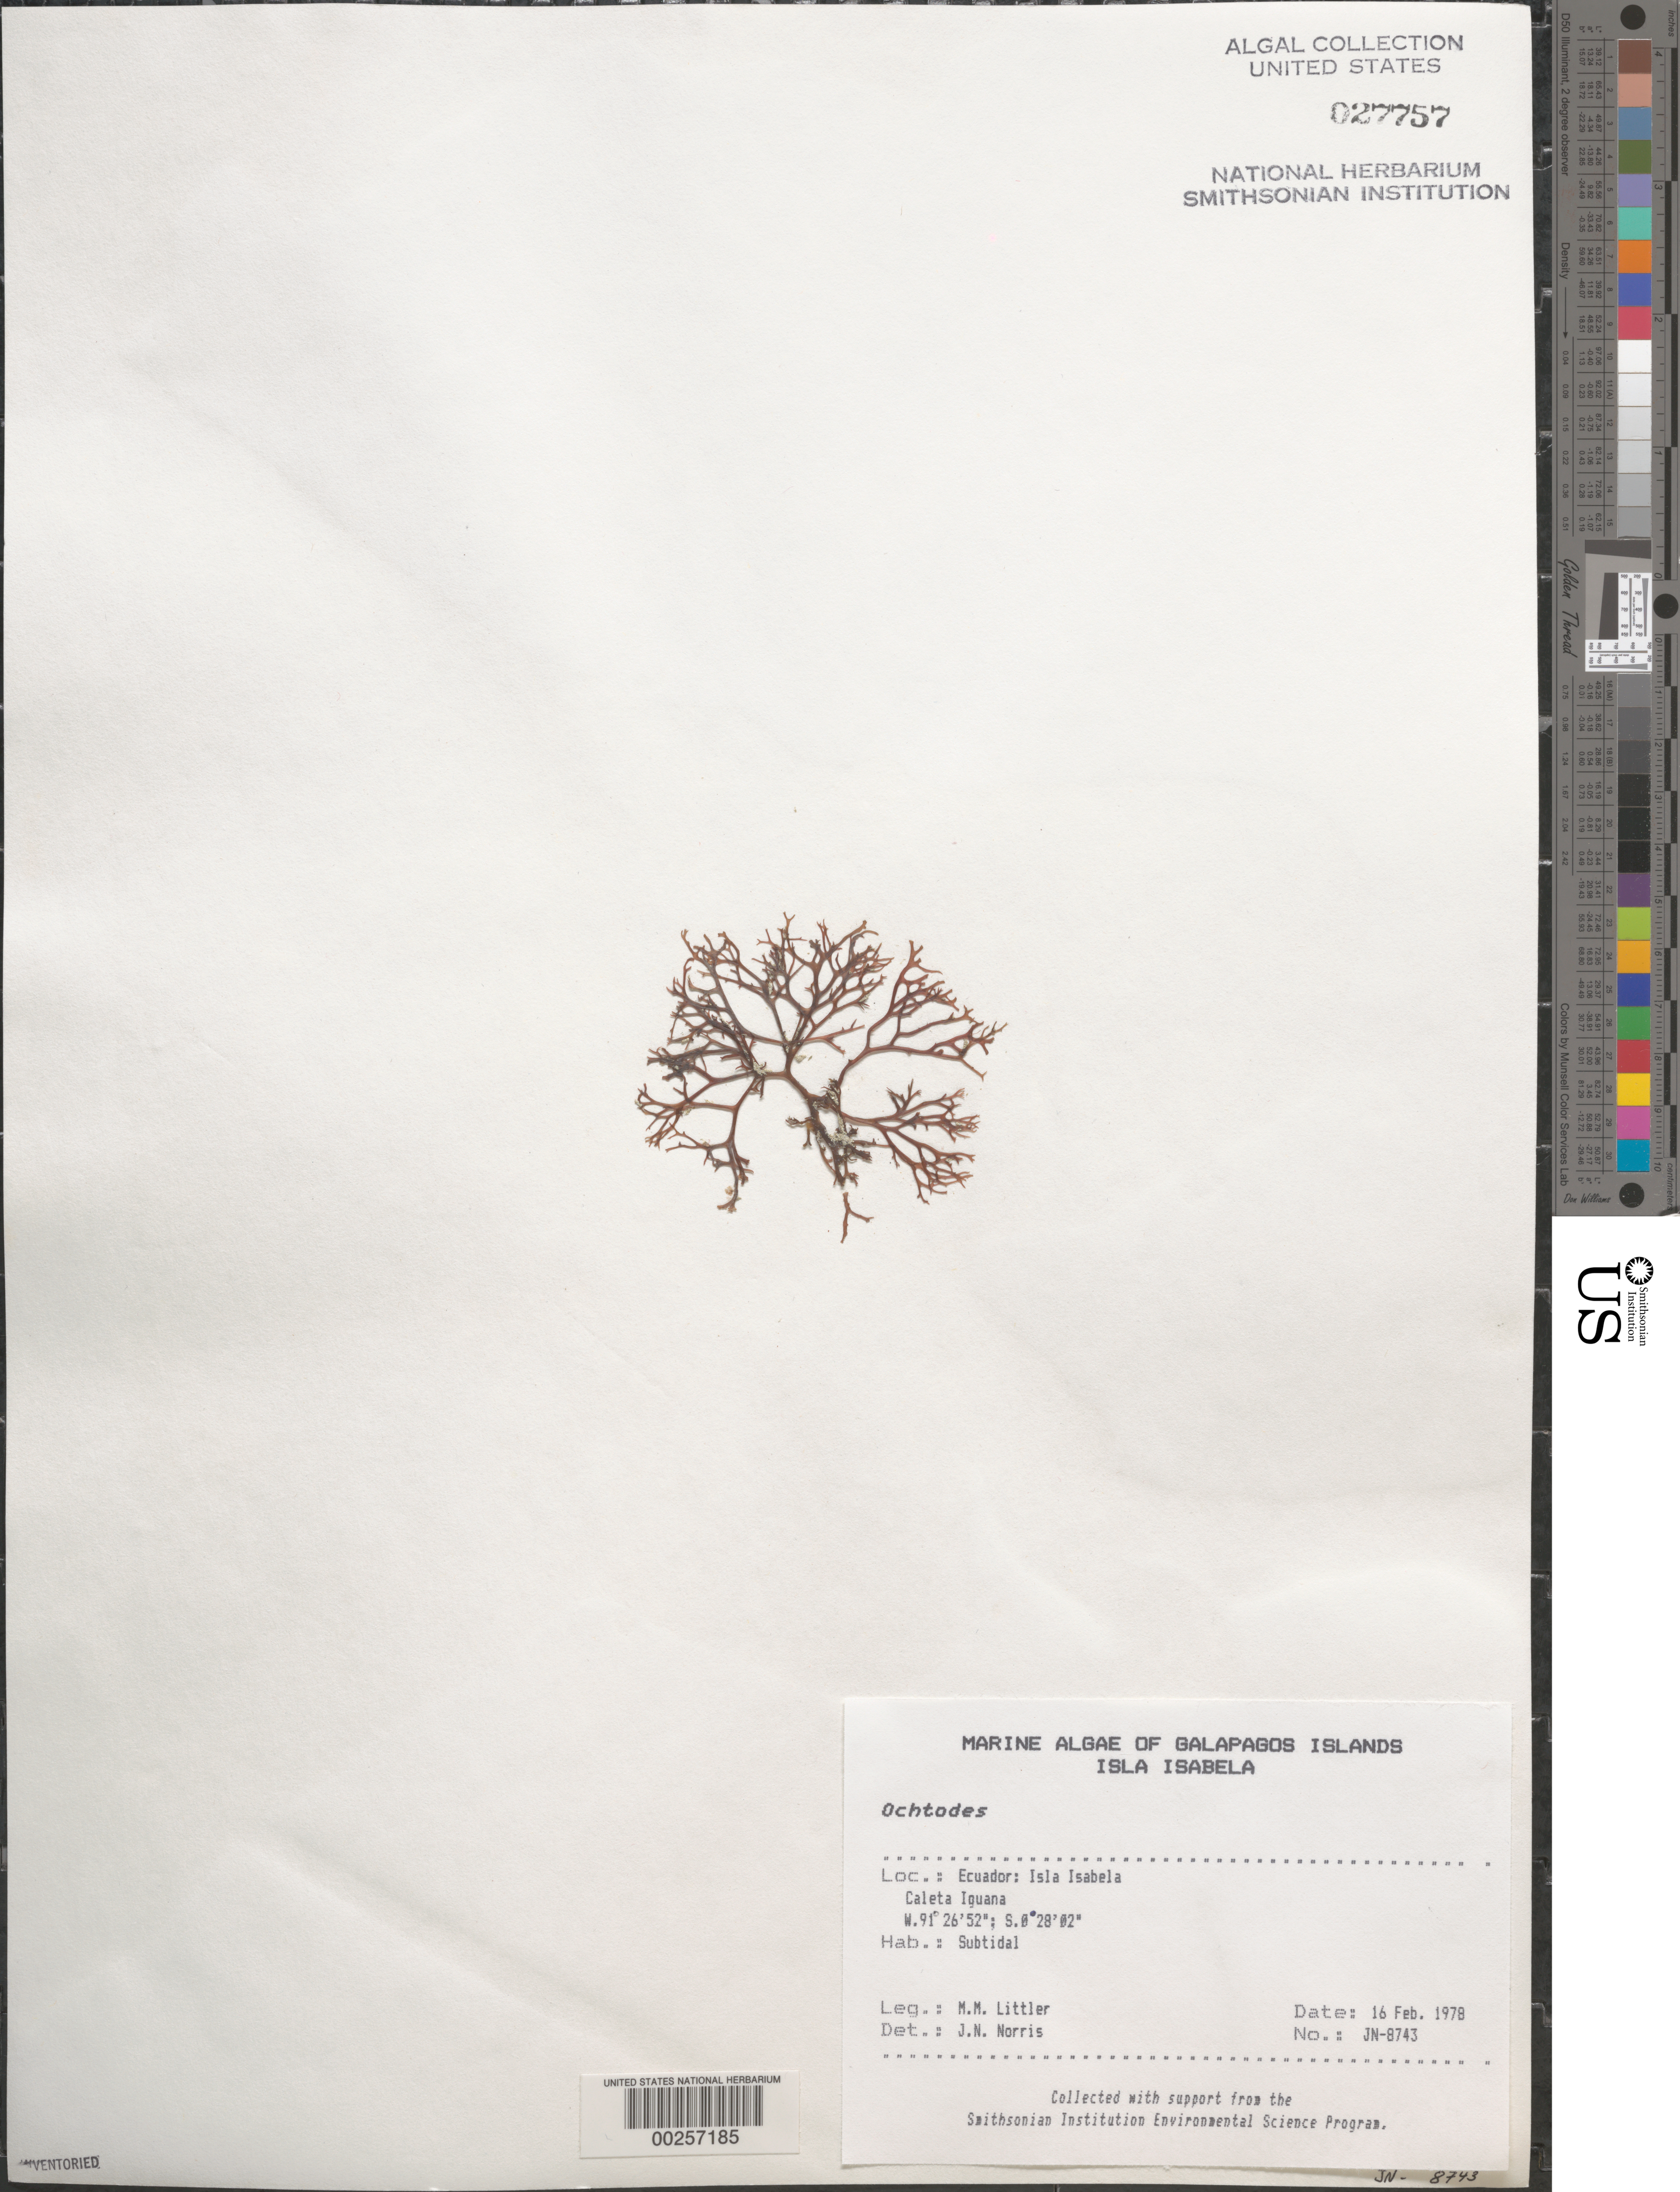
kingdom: Plantae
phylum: Rhodophyta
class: Florideophyceae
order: Gigartinales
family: Rhizophyllidaceae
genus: Ochtodes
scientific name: Ochtodes sp.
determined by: Norris, James N.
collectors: M. M. Littler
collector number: Jn-8743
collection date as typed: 16 Feb 1978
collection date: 1978-02-16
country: Ecuador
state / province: Colón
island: Isabela [Albemarle]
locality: Caleta Iguana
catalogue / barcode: US 27757